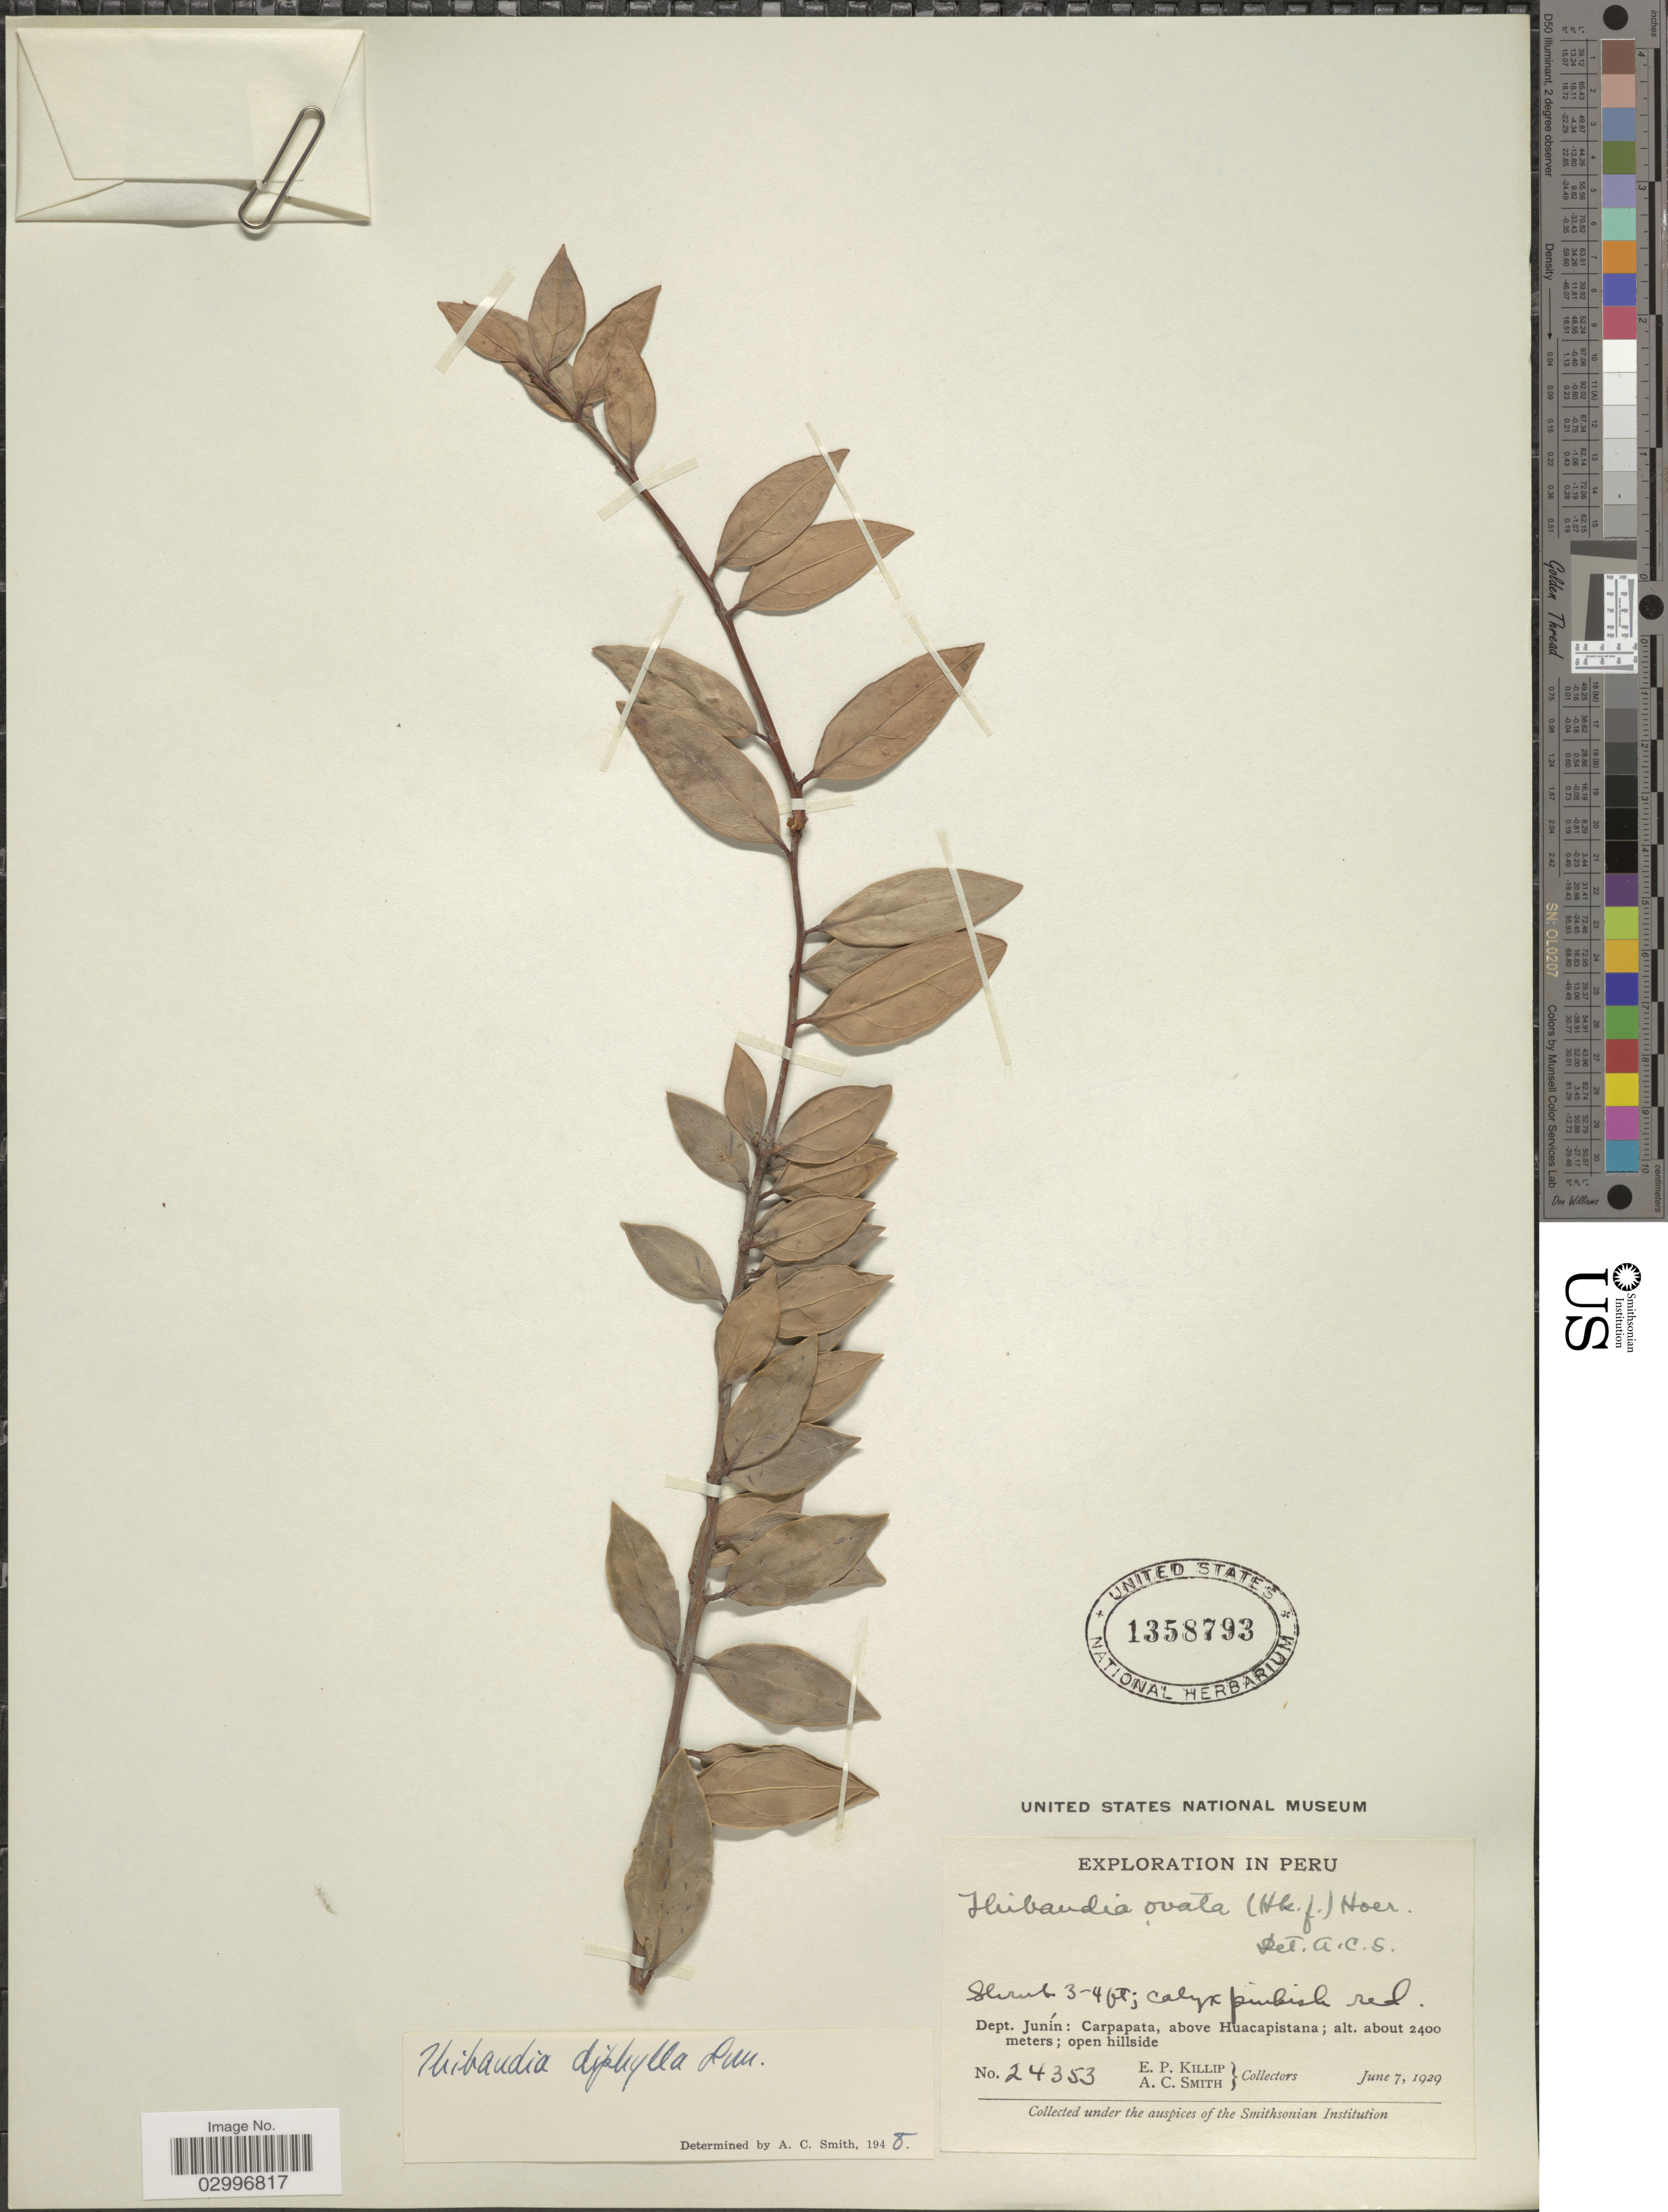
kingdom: Plantae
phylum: Tracheophyta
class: Magnoliopsida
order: Ericales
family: Ericaceae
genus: Thibaudia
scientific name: Thibaudia diphylla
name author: Dunal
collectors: E. P. Killip & A. C. Smith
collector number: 24353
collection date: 1929-06-07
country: Peru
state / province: Junín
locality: Dept. Junín: Carpapata, above Huacapistana; open hillside.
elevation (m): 2400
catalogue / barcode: US 1358793